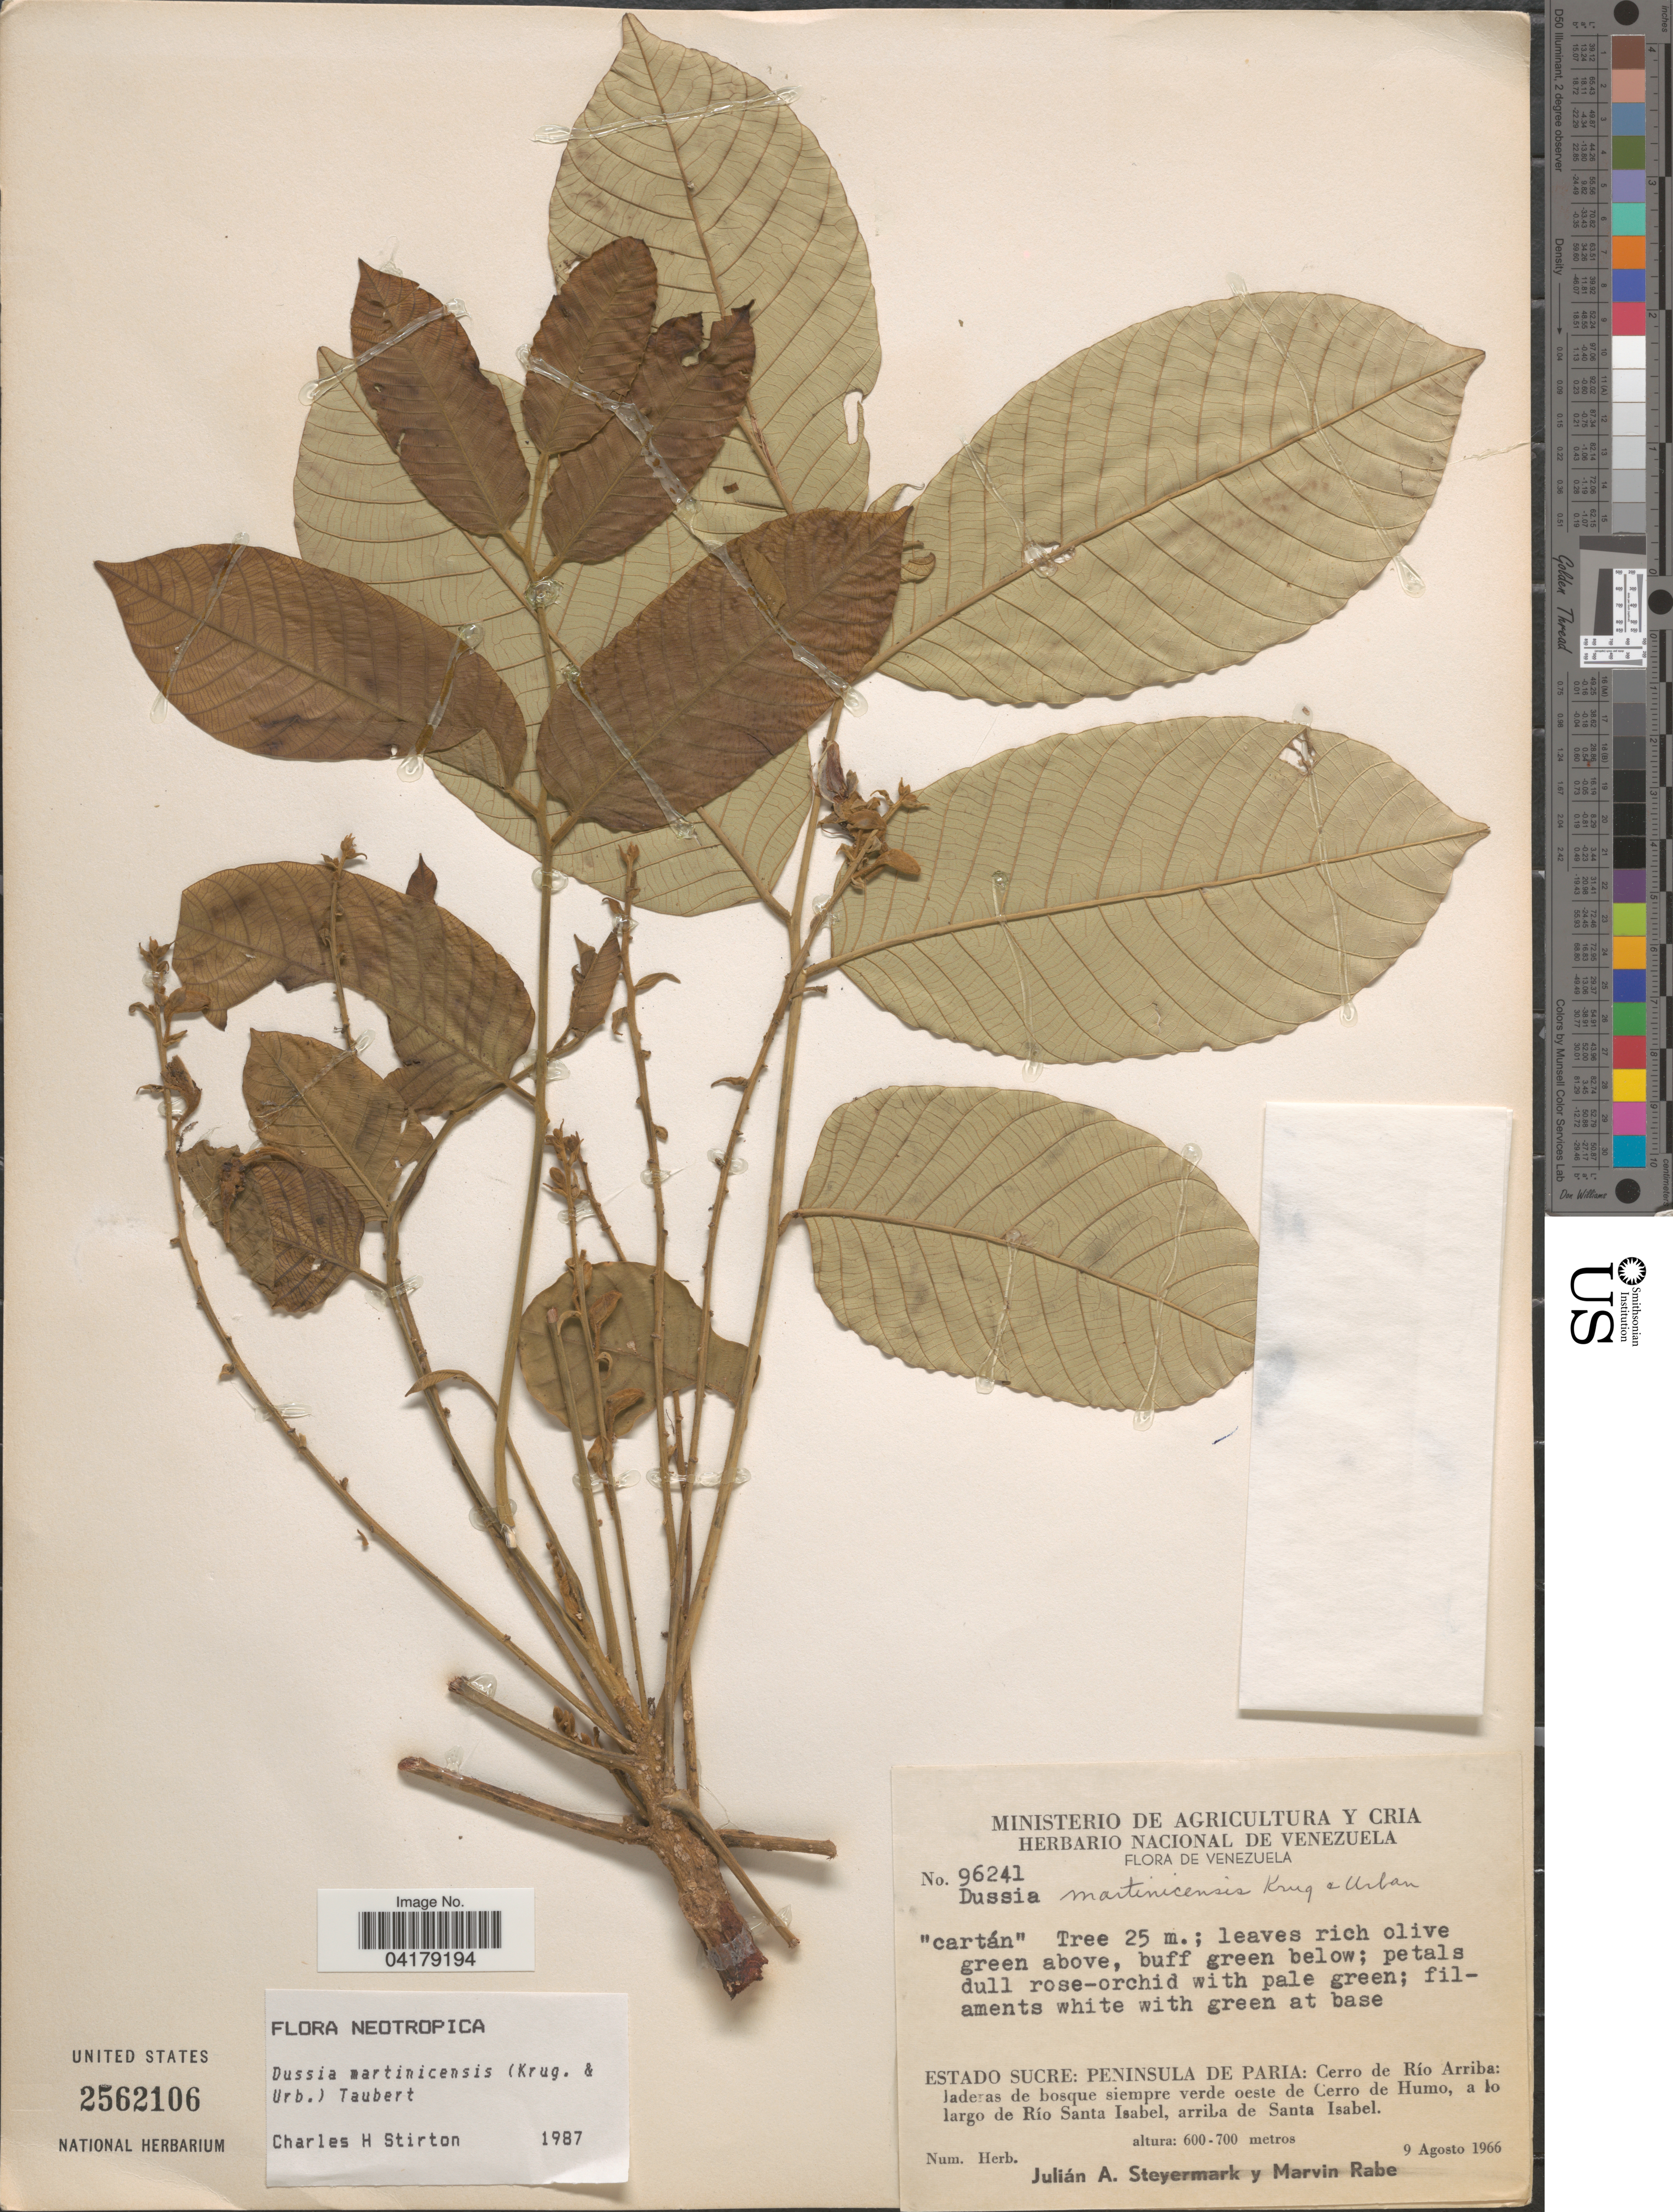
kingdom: Plantae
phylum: Tracheophyta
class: Magnoliopsida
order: Fabales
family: Fabaceae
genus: Dussia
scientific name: Dussia martinicensis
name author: Krug & Urb. ex Taub.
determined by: Stirton, Charles H.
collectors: J. Steyermark & M. Rabe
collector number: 96241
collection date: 1966-08-09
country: Venezuela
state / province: Sucre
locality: Peninsula de Paria: Cerro de Río Arriba: laderas de bosque siempre verde oeste de Cerro de Humo, a lo largo de Río Santa Isabel, arriba de Santa Isabel.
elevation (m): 600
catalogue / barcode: US 2562106